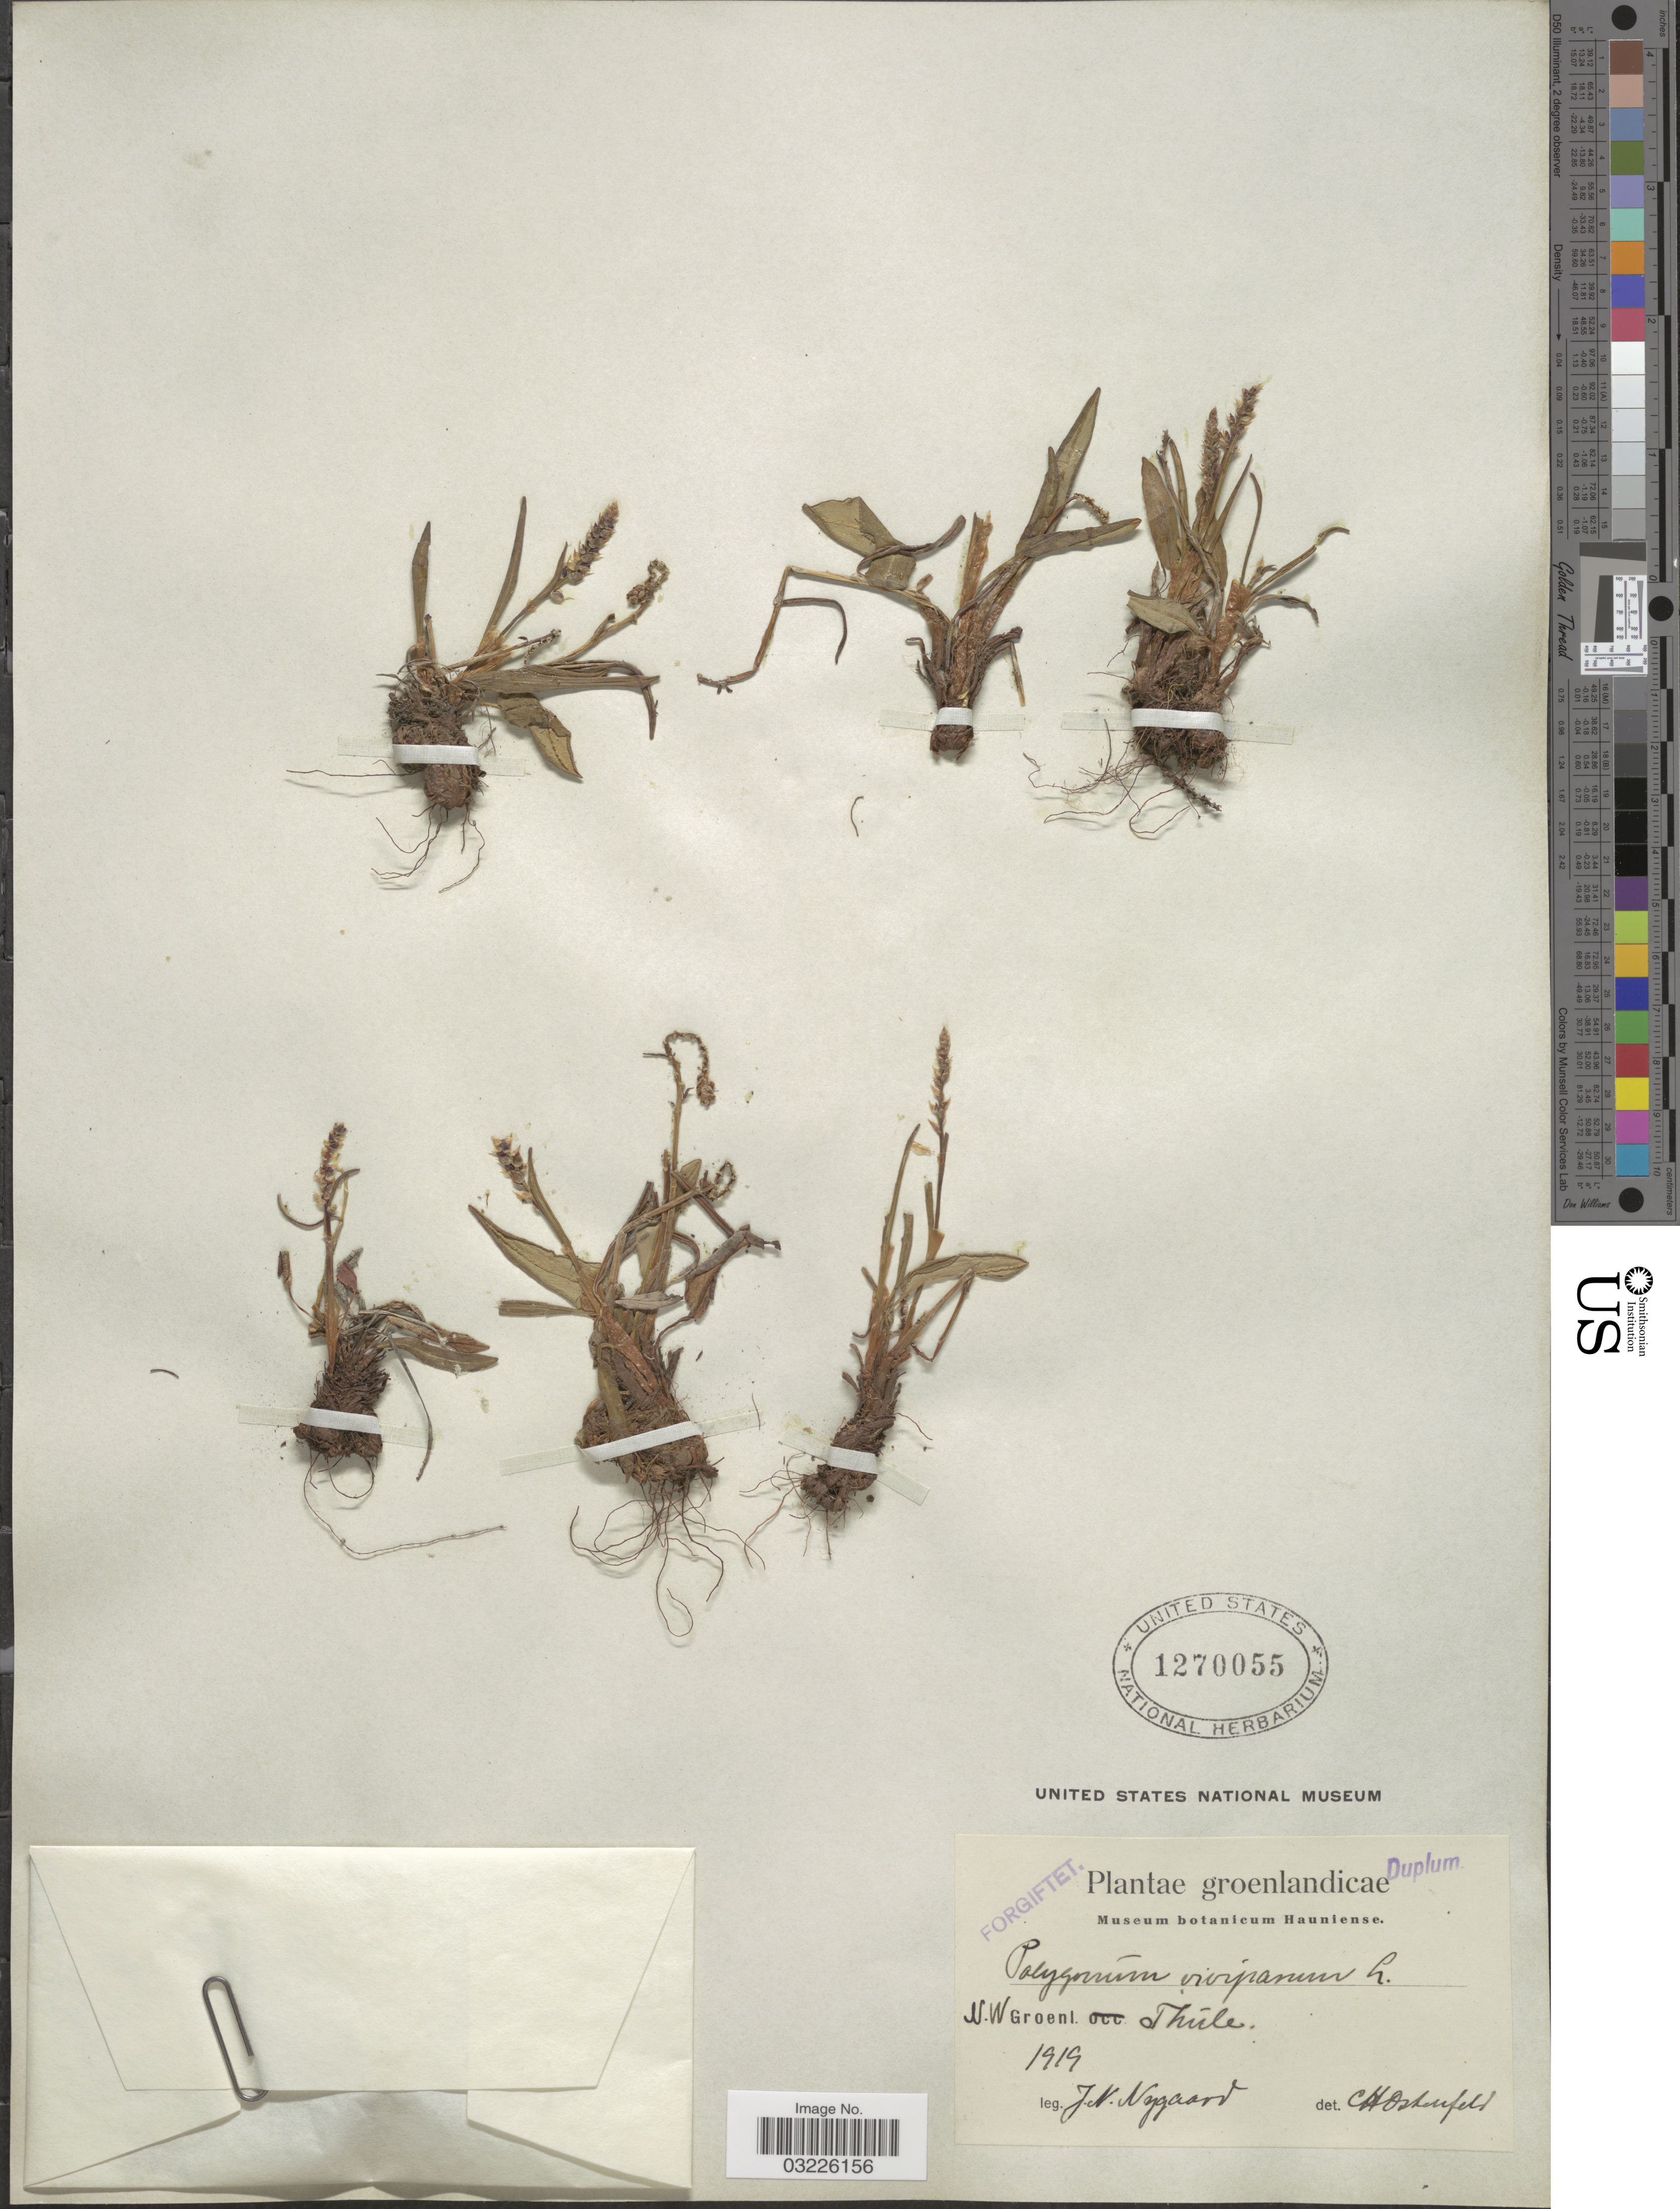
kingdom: Plantae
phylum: Tracheophyta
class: Magnoliopsida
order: Caryophyllales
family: Polygonaceae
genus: Bistorta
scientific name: Bistorta vivipara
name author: (L.) Delarbre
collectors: J. Nygaard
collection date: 1919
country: Greenland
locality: Groenlandicae. N. W. Groenl. Thúle.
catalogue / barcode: US 1270055